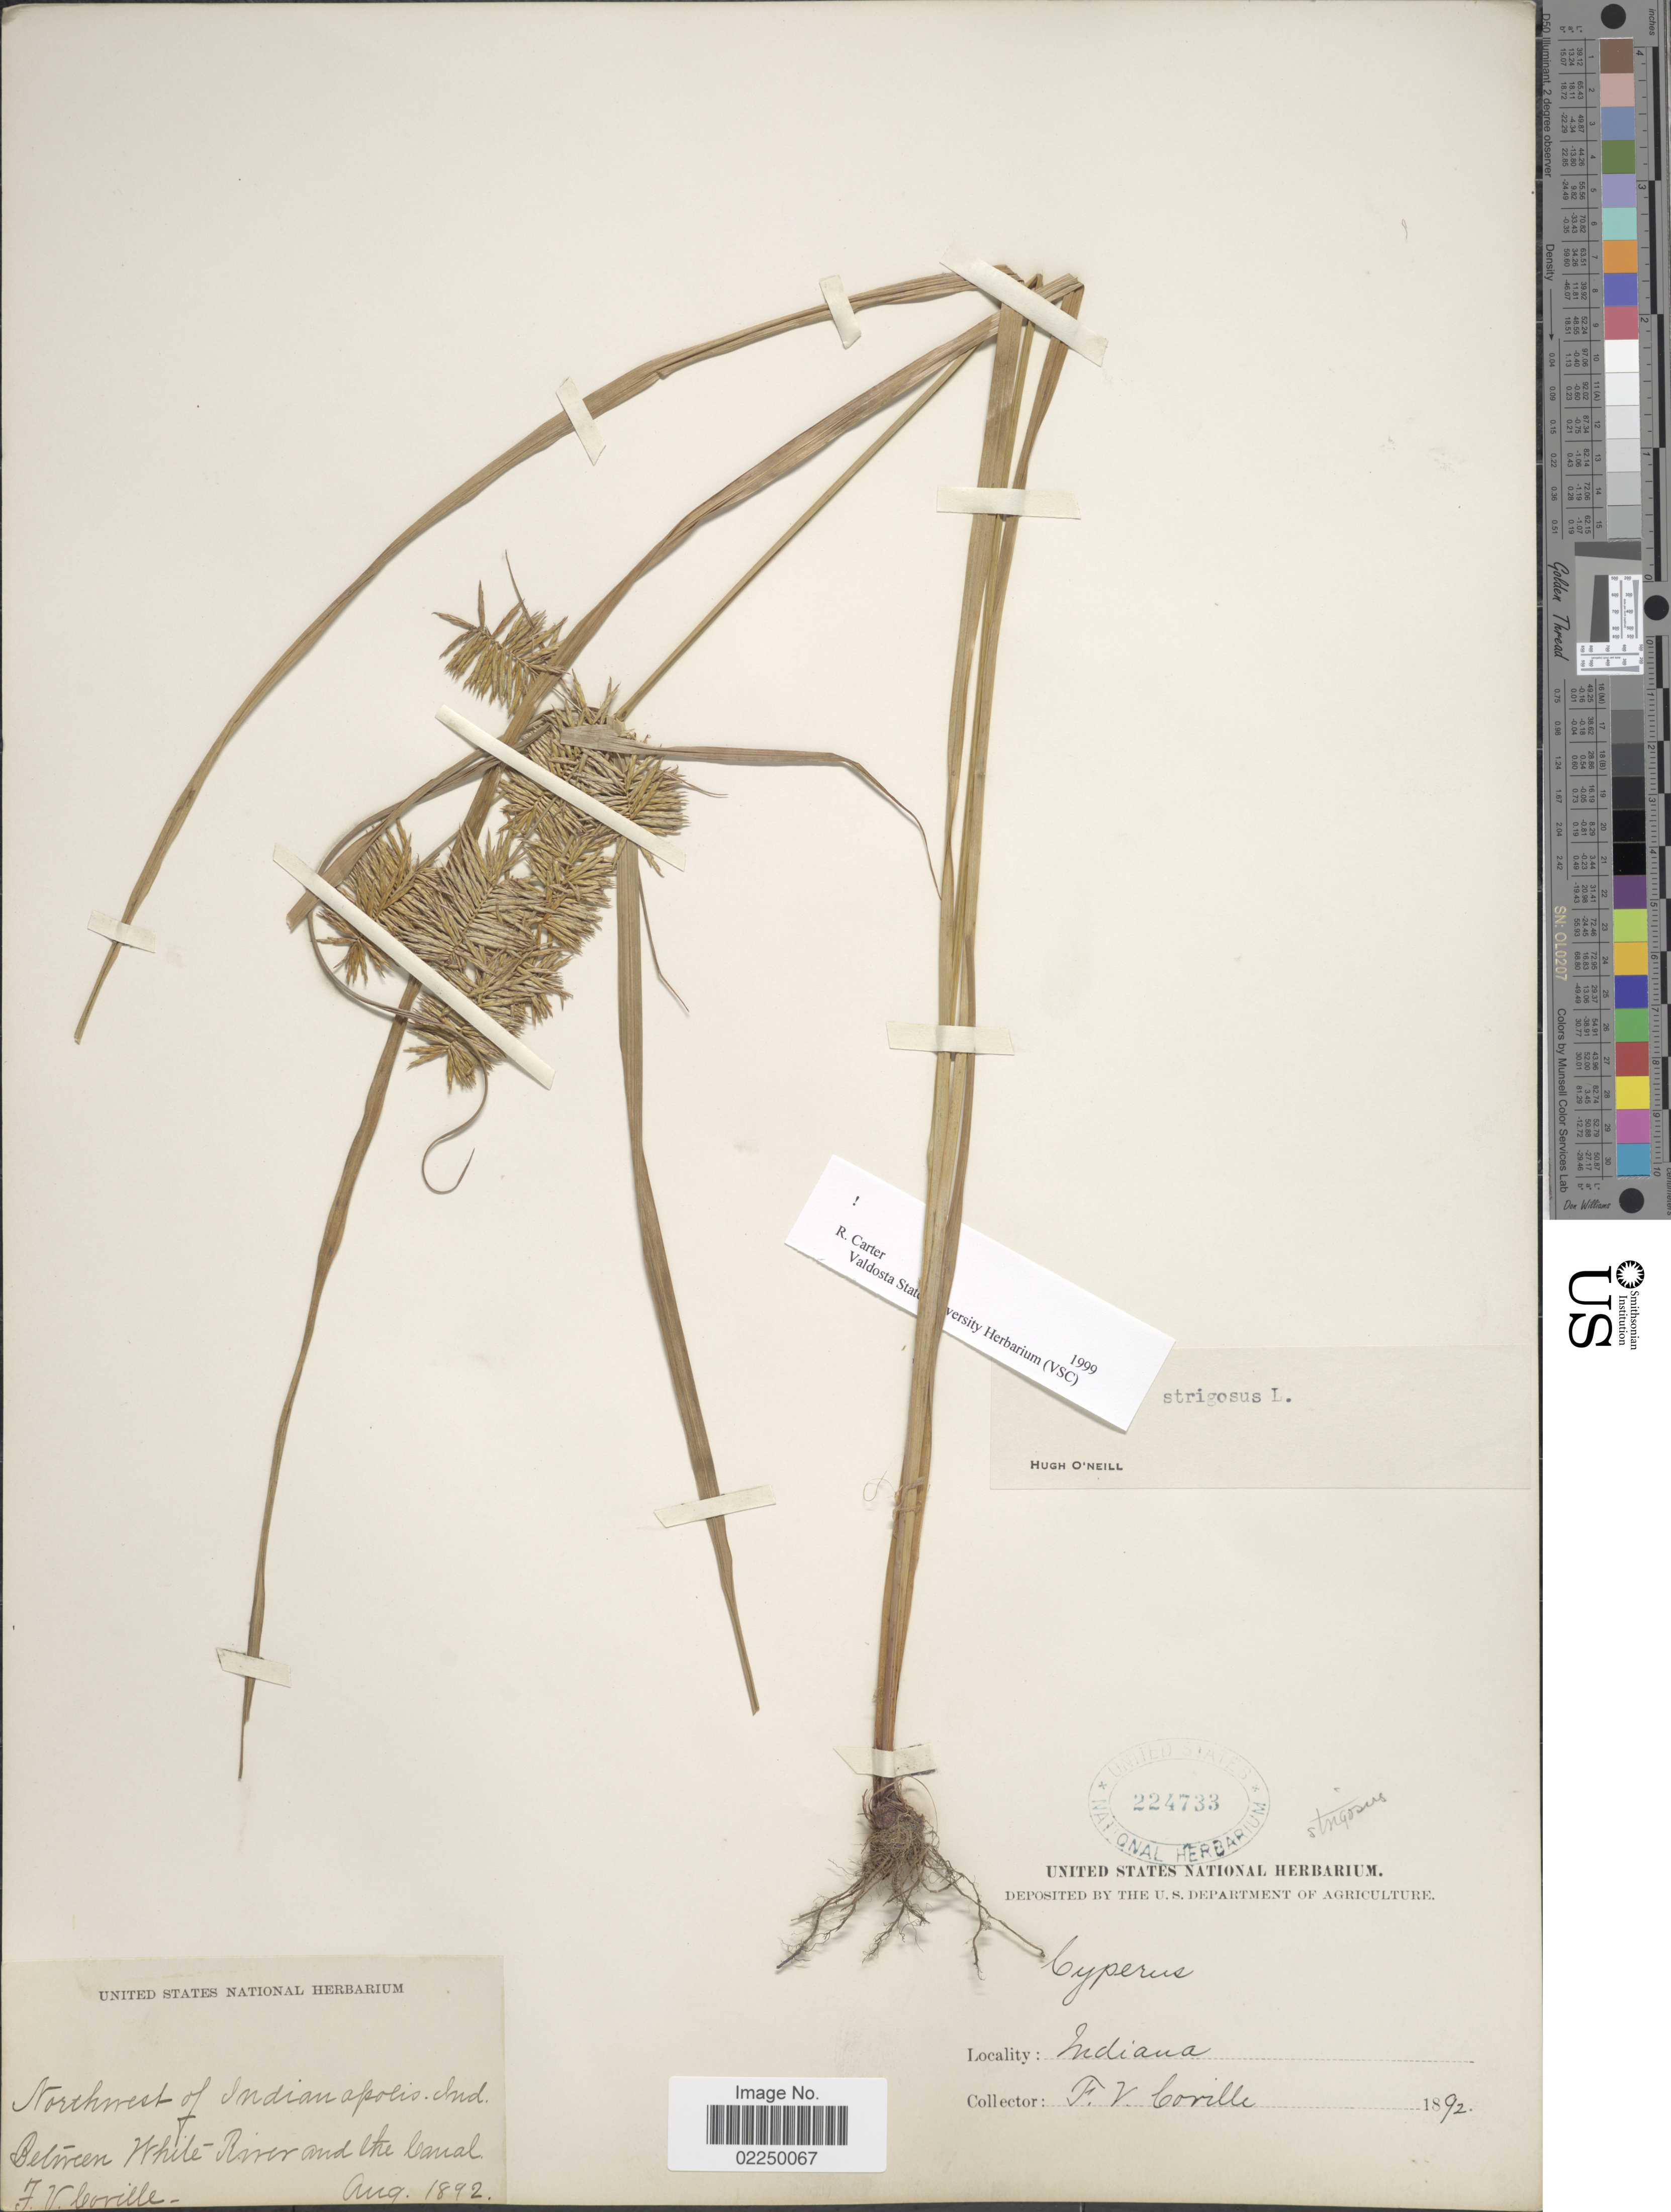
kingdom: Plantae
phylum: Tracheophyta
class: Liliopsida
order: Poales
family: Cyperaceae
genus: Cyperus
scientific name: Cyperus strigosus L.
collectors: F. V. Coville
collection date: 1892-08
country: United States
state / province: Indiana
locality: Northwest of Indian apolis, between White River and the Canal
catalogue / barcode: US 224733